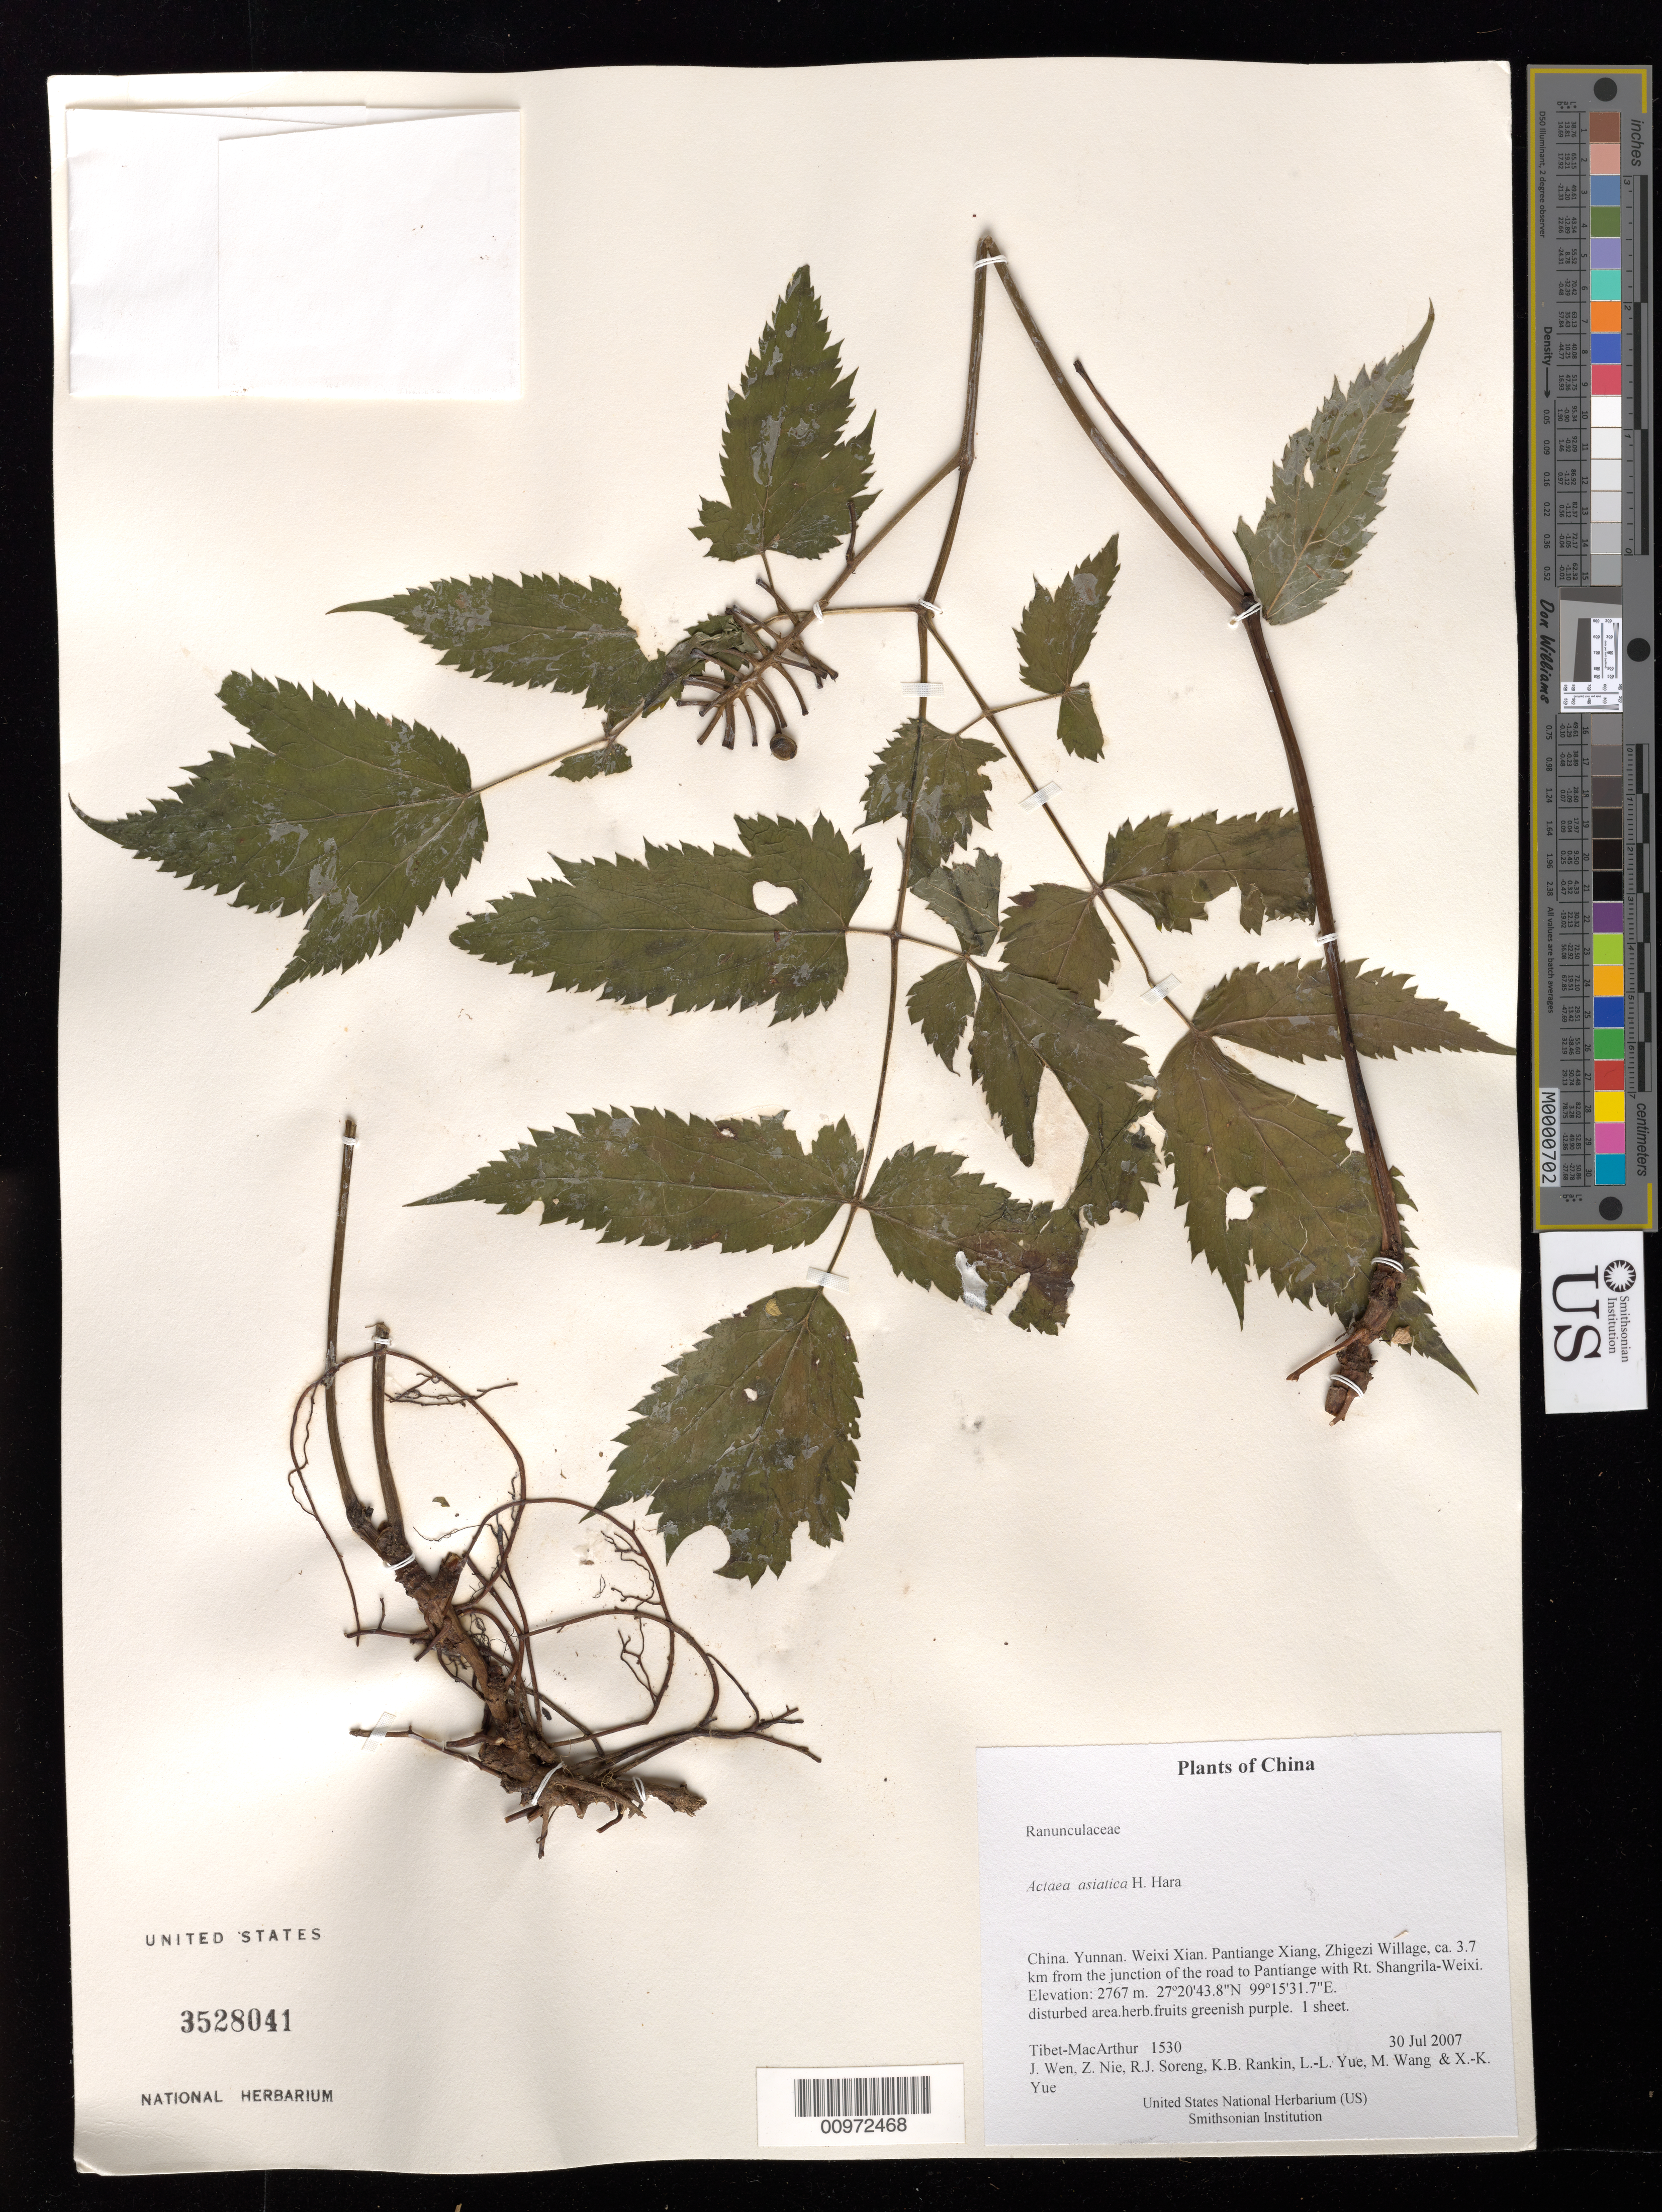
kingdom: Plantae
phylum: Tracheophyta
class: Magnoliopsida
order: Ranunculales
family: Ranunculaceae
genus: Actaea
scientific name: Actaea asiatica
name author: H. Hara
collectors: Tibet-MacArthur, J. Wen, Z. Nie, R. J. Soreng, K. Rankin, L. Yue, M. Wang & X. Yue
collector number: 1530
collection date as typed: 30 Jul 2007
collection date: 2007-07-30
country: China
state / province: Yunnan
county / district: Weixi Xian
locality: Pantiange Xiang, Zhigezi Willage, ca. 3.7 km from the junction of the road to Pantiange with Rt. Shangrila-Weixi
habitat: disturbed area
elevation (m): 2767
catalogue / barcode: US 3528041